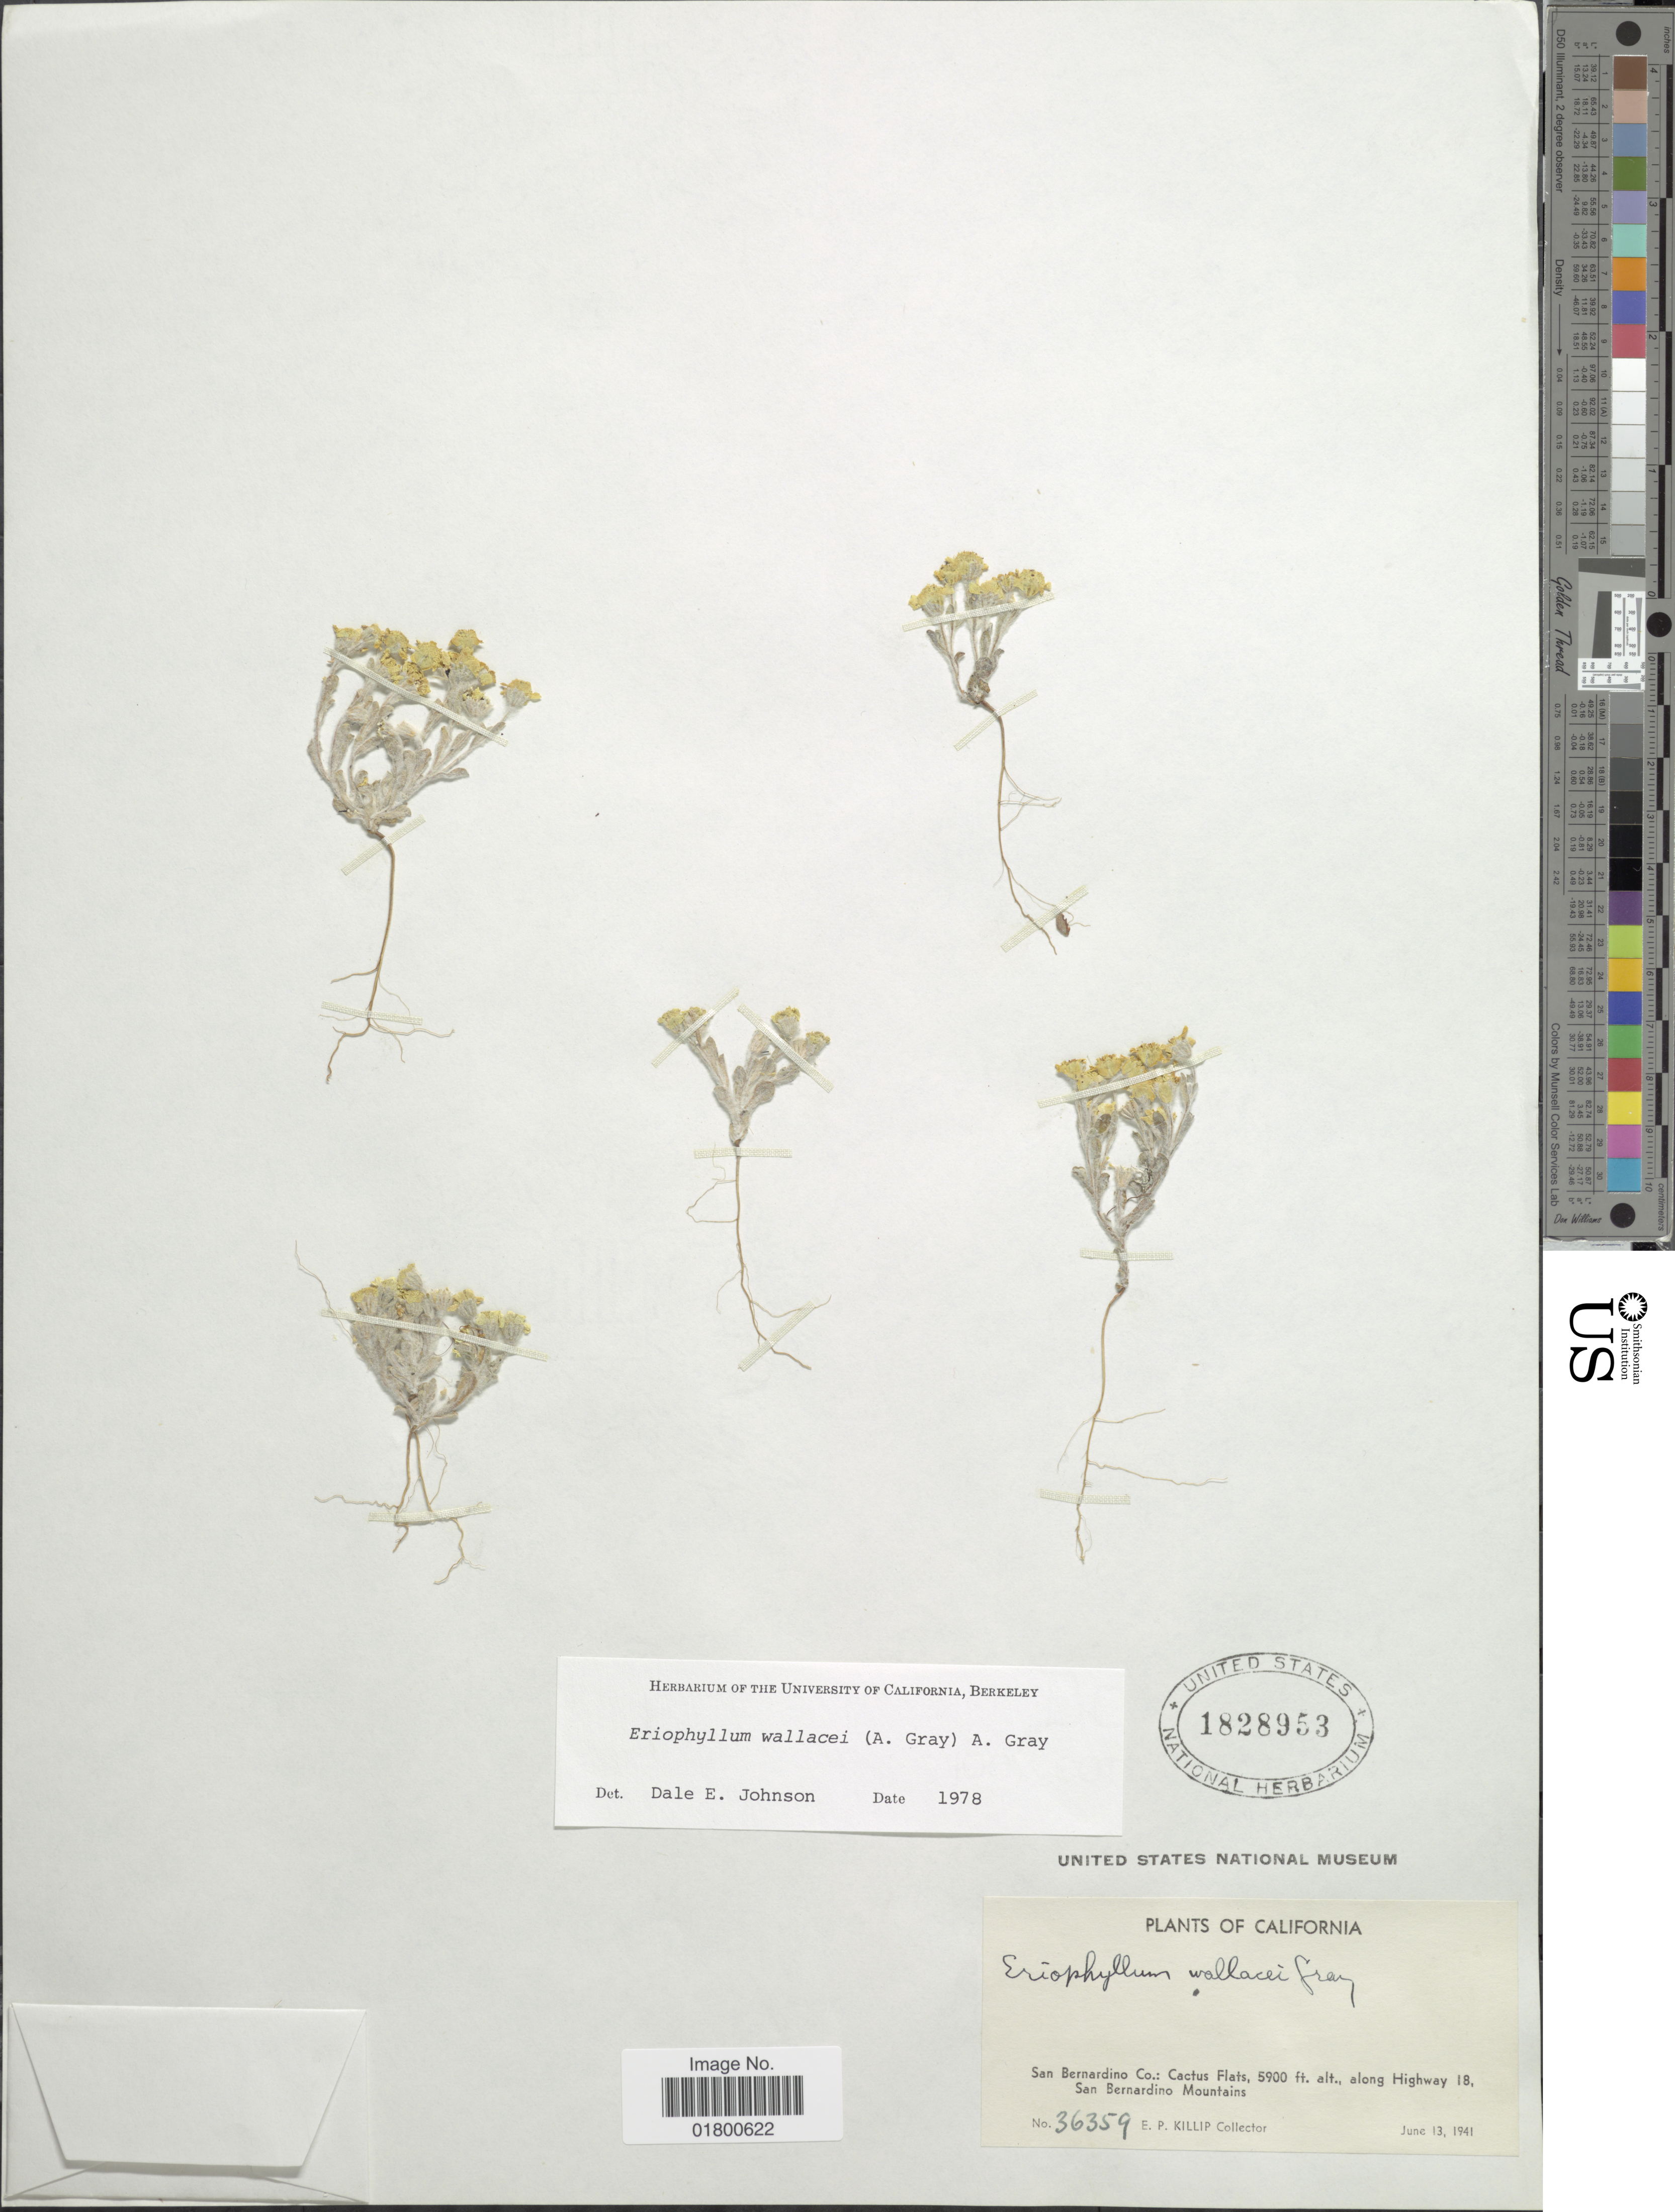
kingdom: Plantae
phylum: Tracheophyta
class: Magnoliopsida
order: Asterales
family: Asteraceae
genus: Eriophyllum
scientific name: Eriophyllum wallacei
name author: (A. Gray) A. Gray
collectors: E. P. Killip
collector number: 36359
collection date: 1941-06-13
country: United States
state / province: California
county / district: San Bernardino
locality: San Bernardino Co.: Cactus Flats, along Highway 18 San Bernardino Mountains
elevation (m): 1798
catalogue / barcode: US 1828953